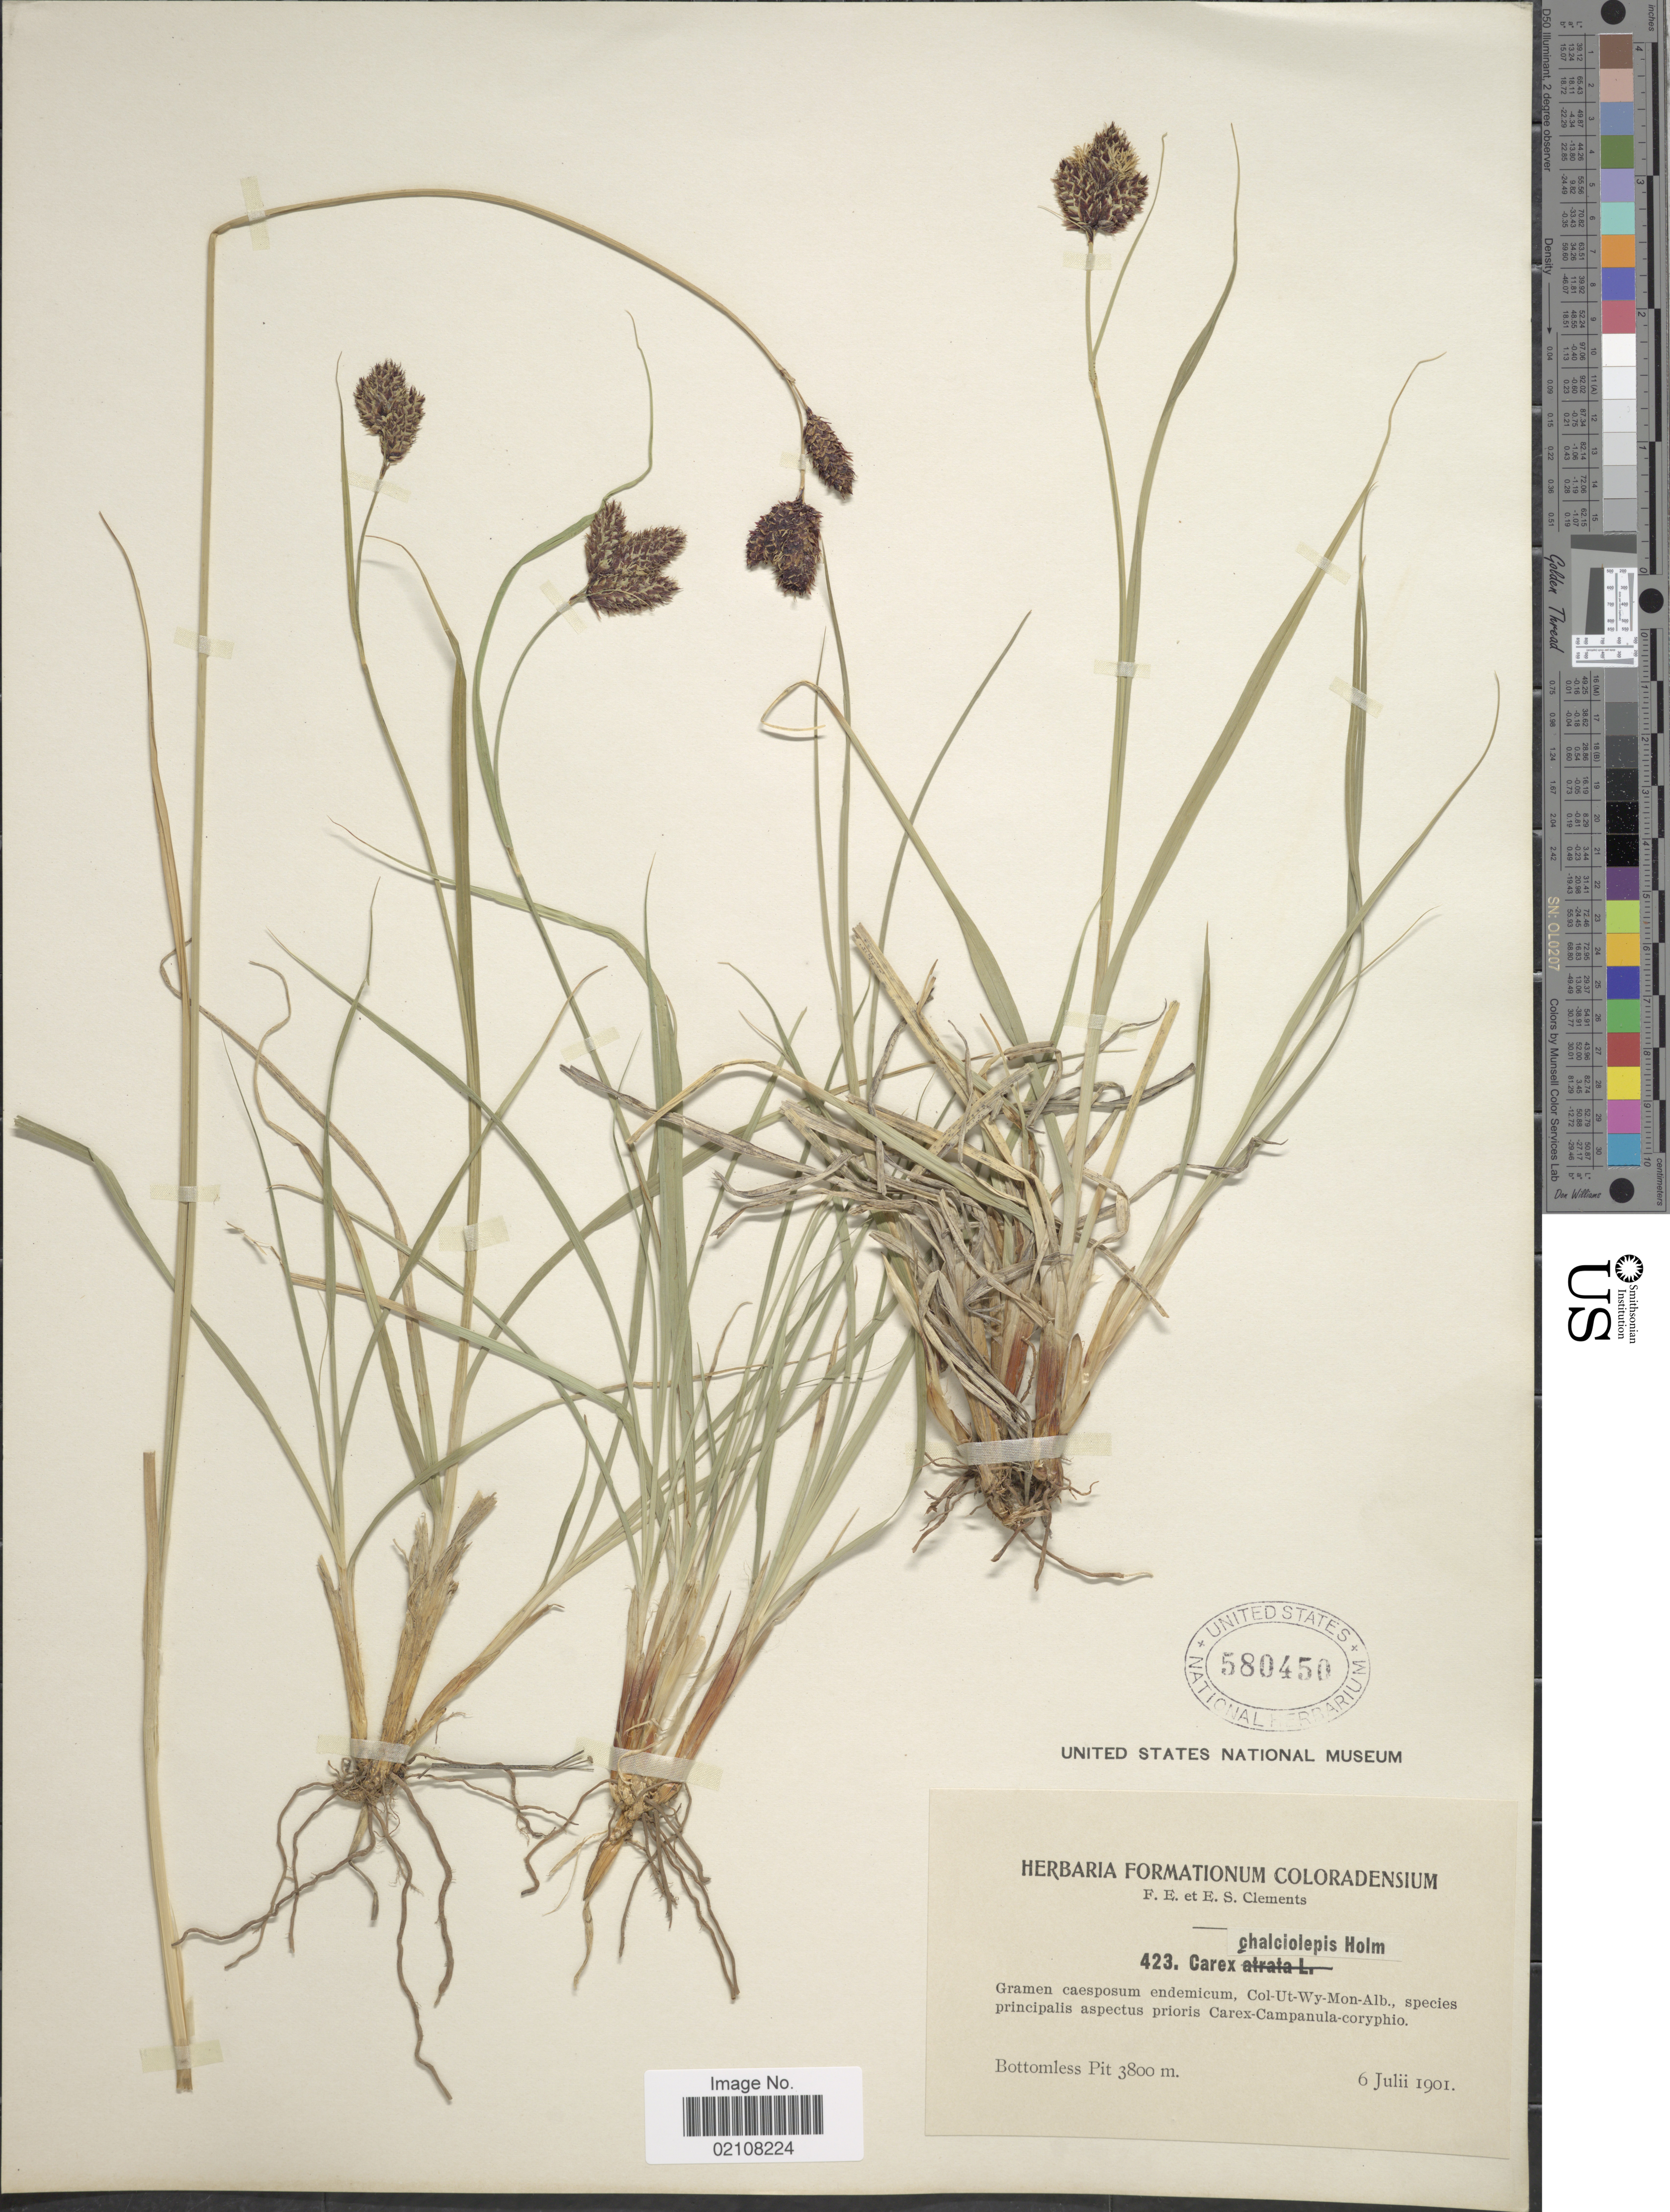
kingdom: Plantae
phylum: Tracheophyta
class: Liliopsida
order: Poales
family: Cyperaceae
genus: Carex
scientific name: Carex chalciolepis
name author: Holm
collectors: F. E. Clements & E. S. Clements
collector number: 423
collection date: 1901-07-06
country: United States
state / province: Colorado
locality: Bottomless Pit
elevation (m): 3800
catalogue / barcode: US 580450